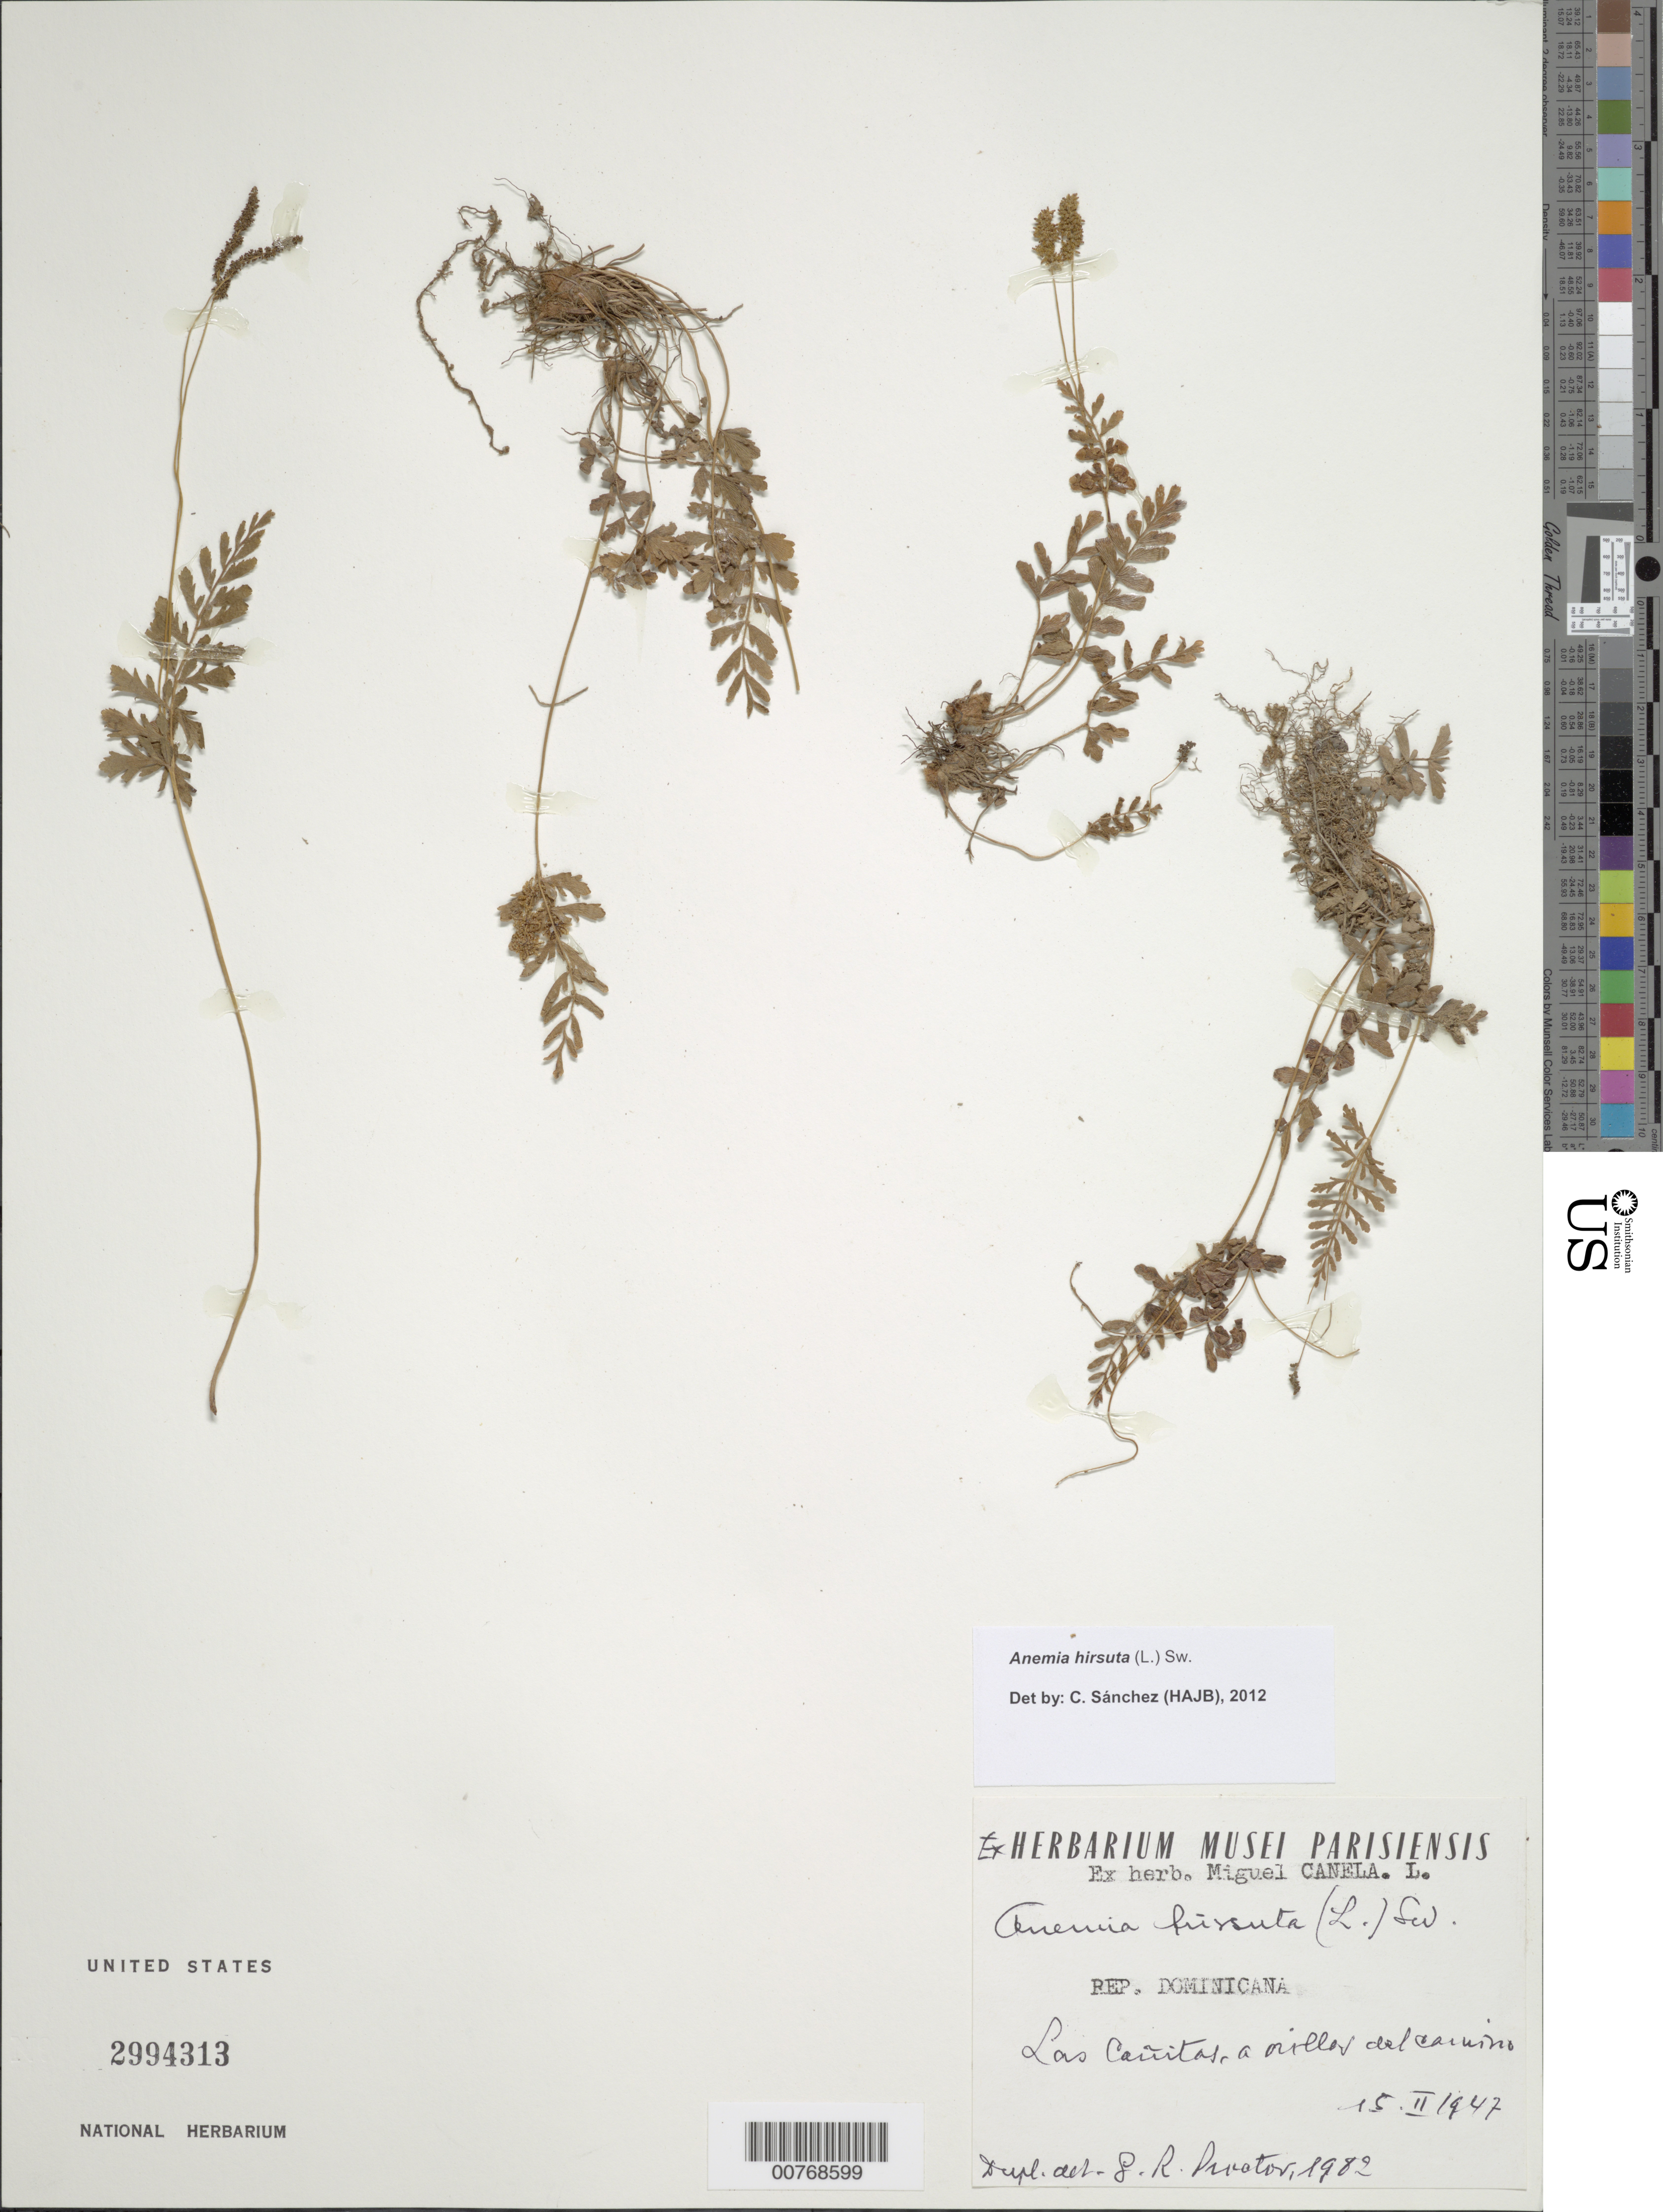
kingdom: Plantae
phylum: Tracheophyta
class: Polypodiopsida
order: Schizaeales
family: Anemiaceae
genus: Anemia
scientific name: Anemia hirsuta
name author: (L.) Sw.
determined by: Proctor, G. R.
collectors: M. Canela Lazaro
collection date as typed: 15 Feb 1947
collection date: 1947-02-15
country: Dominican Republic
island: Hispaniola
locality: Las Cañitas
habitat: Orilla del camino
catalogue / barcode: US 2994313